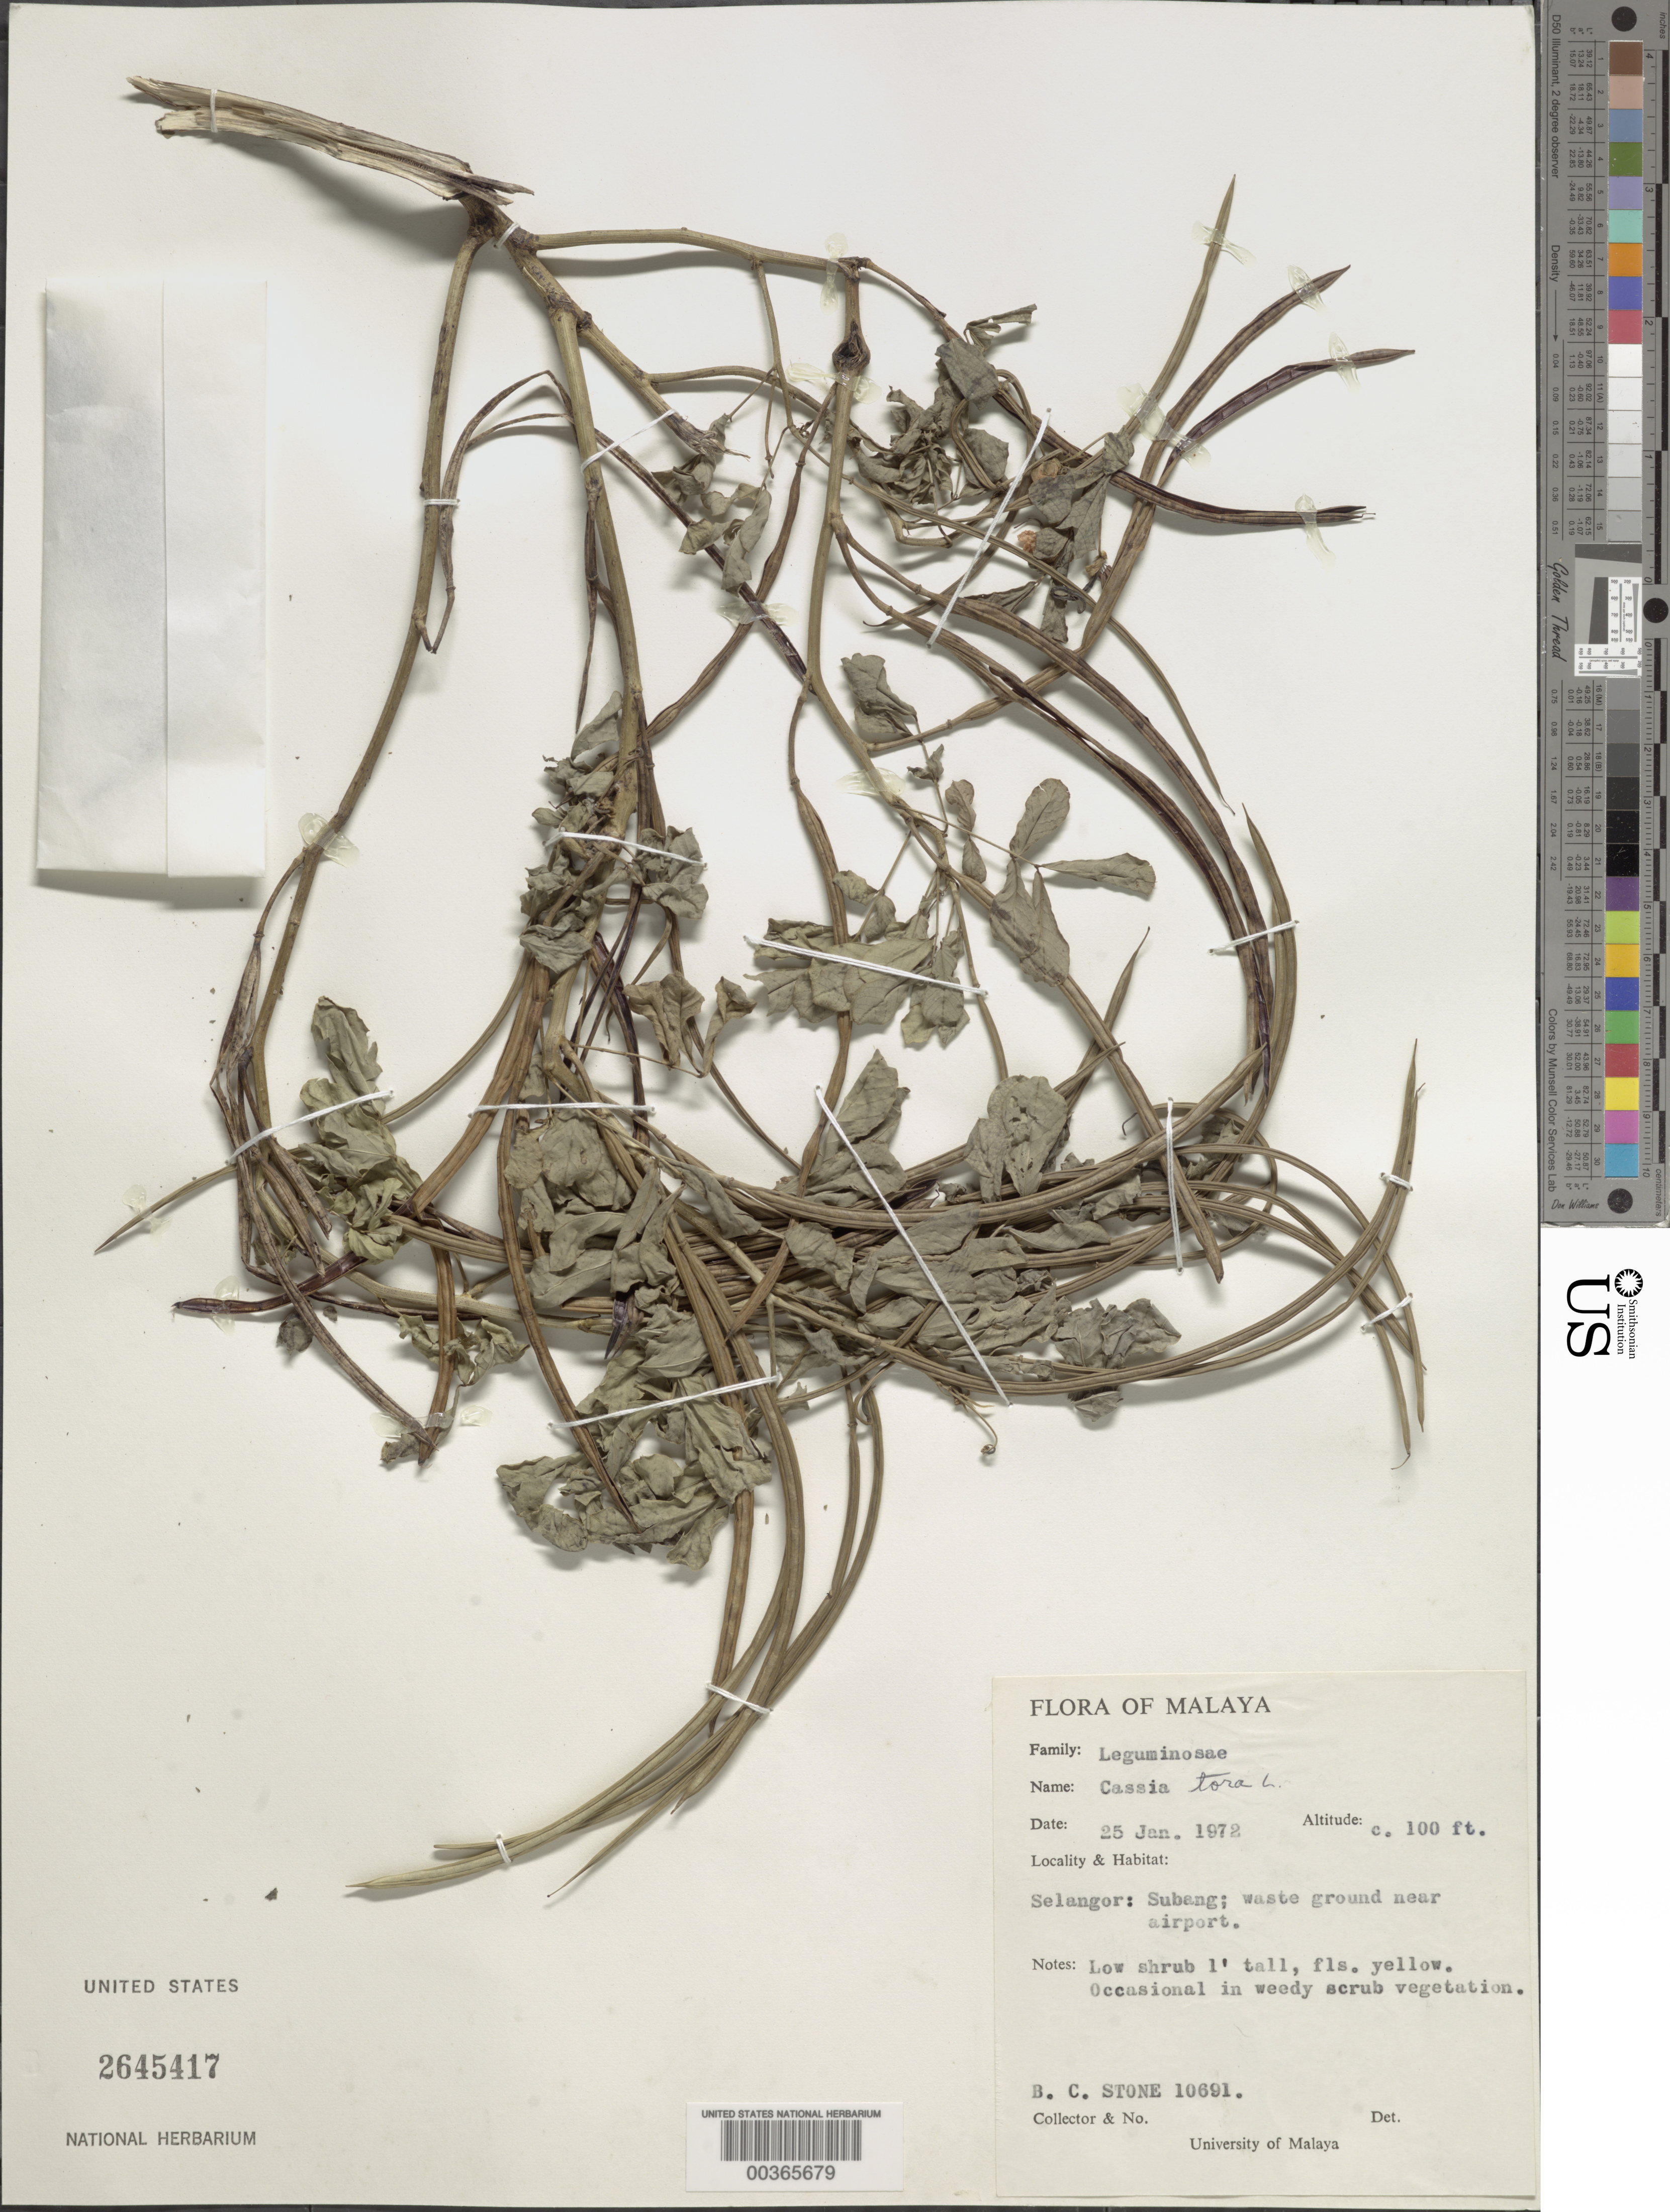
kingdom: Plantae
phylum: Tracheophyta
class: Magnoliopsida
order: Fabales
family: Fabaceae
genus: Senna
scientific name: Senna obtusifolia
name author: (L.) H.S. Irwin & Barneby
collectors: B. C. Stone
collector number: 10691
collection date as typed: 25 Jan 1972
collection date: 1972-01-25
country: Malaysia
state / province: Selangor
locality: Subang [Malay Peninsula]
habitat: Waste ground near airport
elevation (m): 30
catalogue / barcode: US 2645417